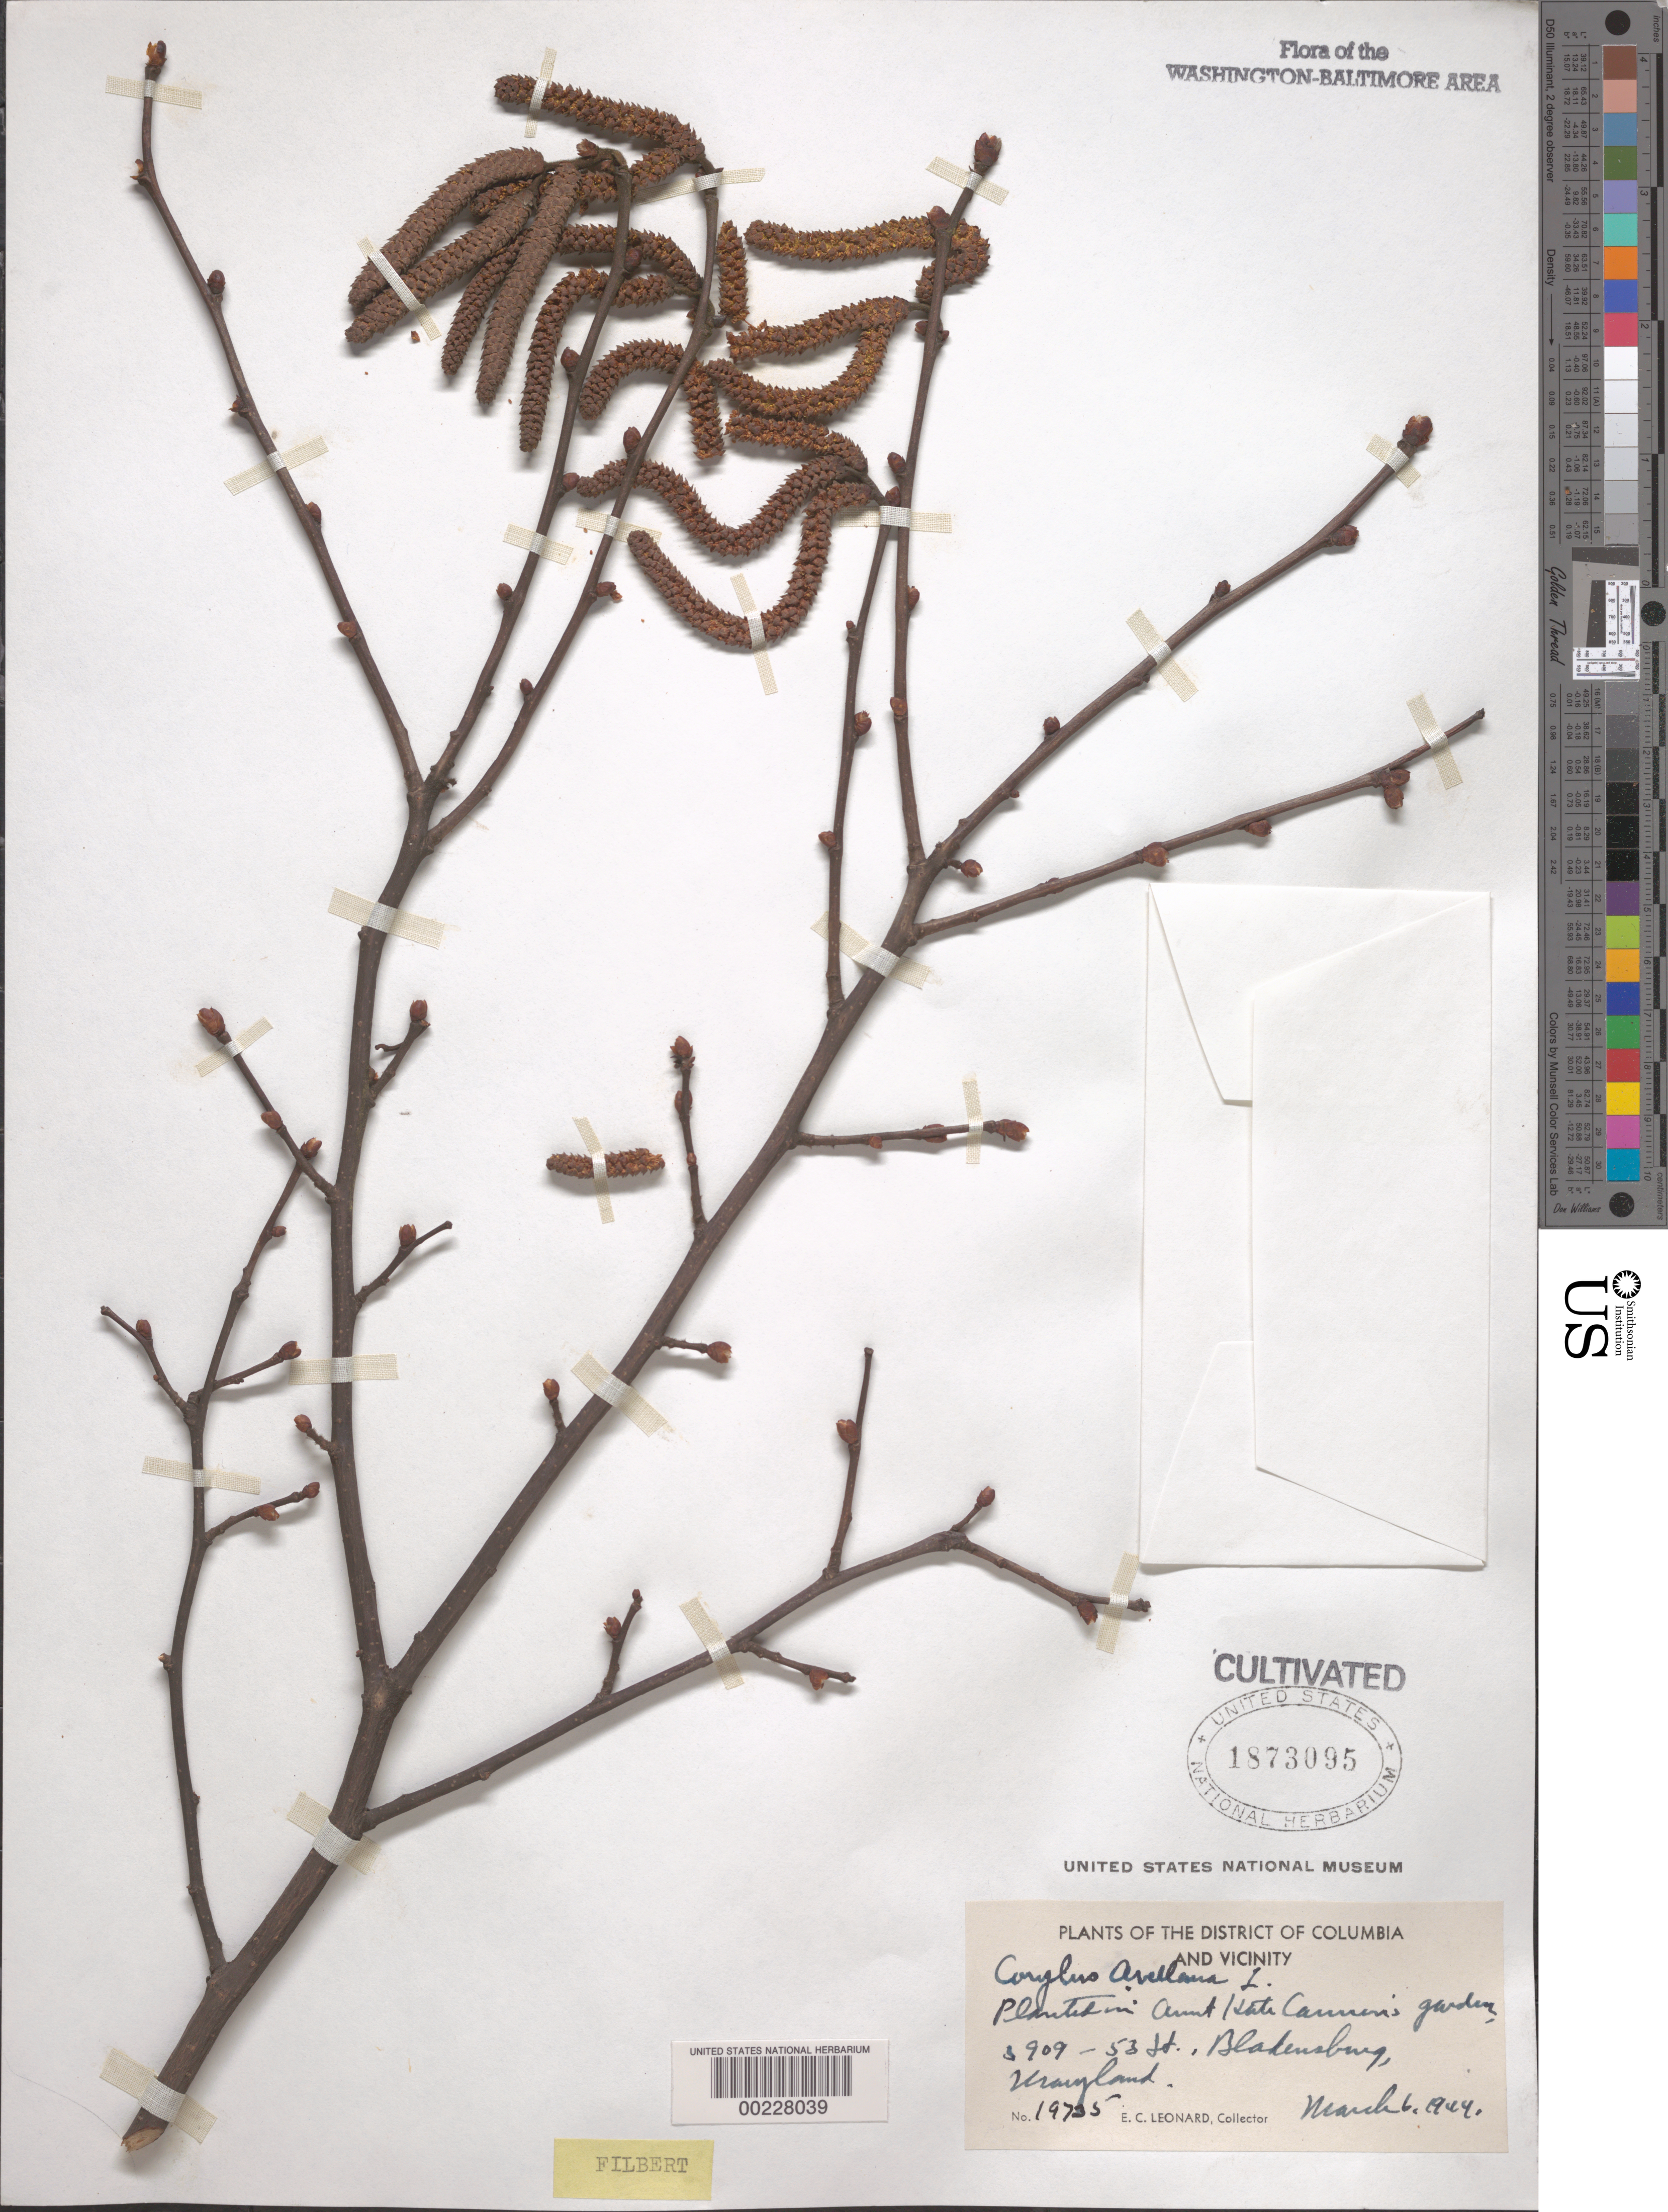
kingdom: Plantae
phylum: Tracheophyta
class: Magnoliopsida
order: Fagales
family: Betulaceae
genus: Corylus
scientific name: Corylus avellana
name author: L.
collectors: E. C. Leonard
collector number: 19735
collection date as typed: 06 Mar 1944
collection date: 1944-03-06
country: United States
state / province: Maryland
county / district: Prince George's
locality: Bladensburg, 3909 53rd St; Aunt Kate Cannon's garden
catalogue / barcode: US 1873095